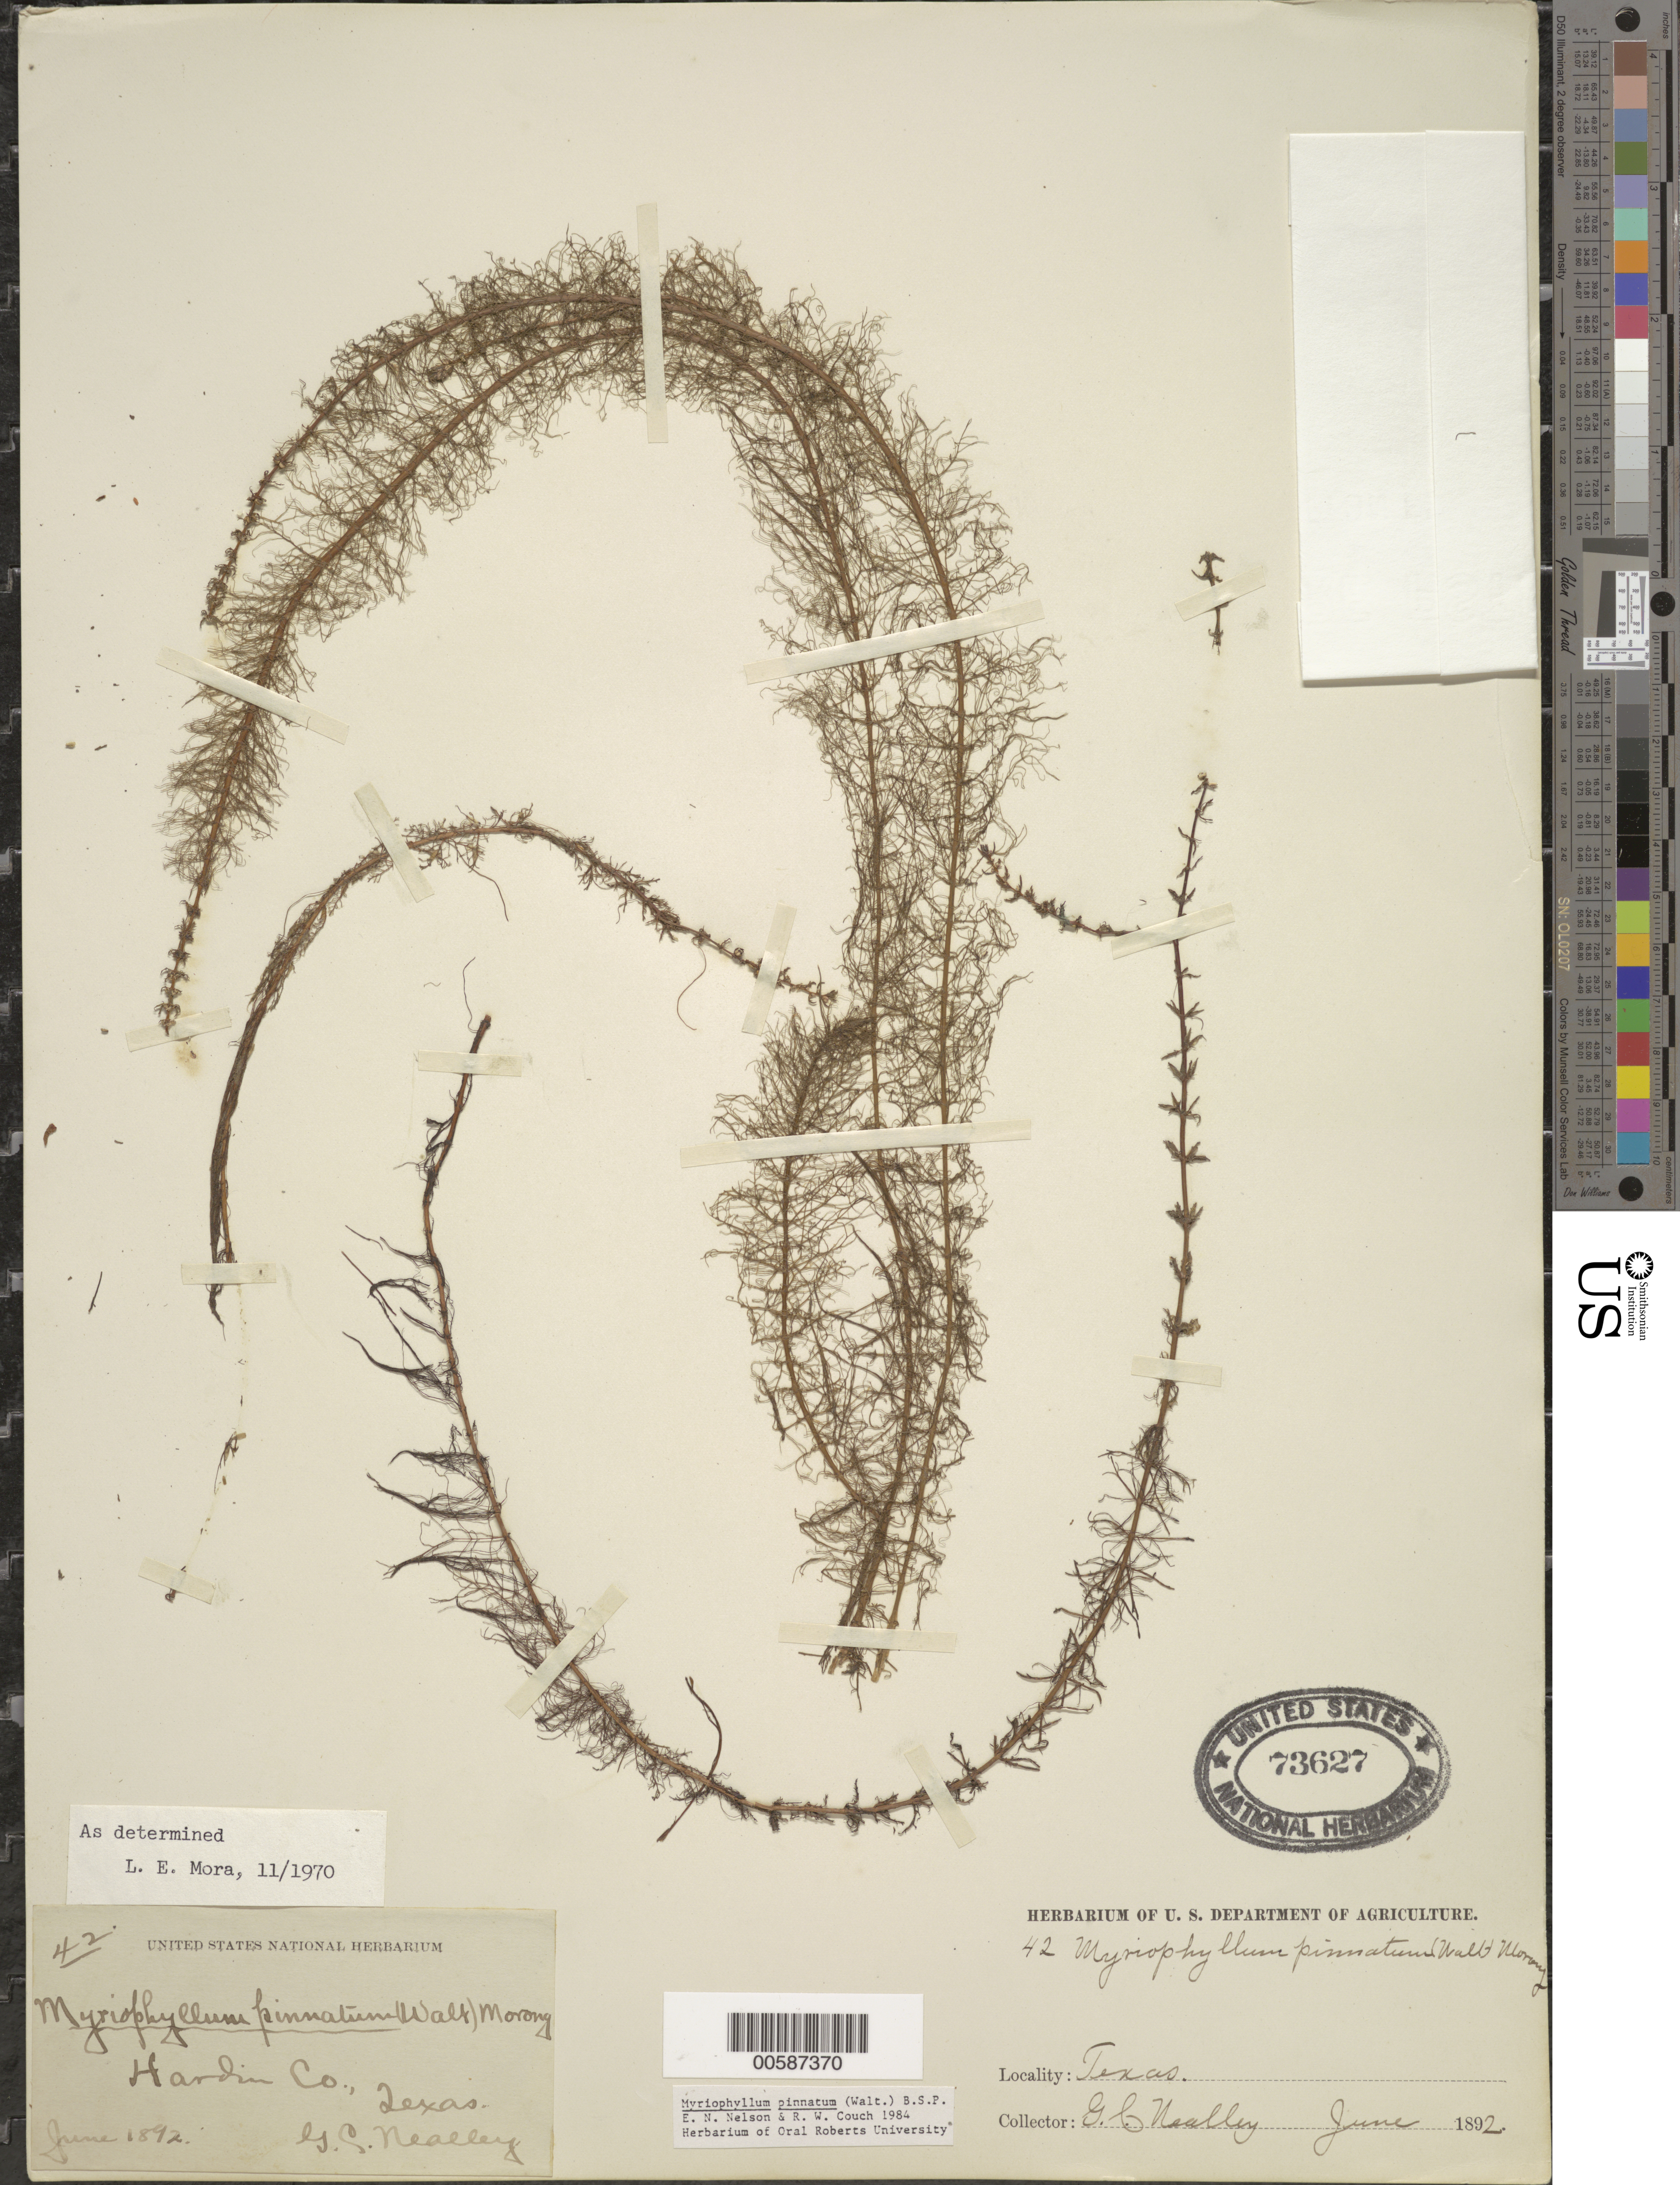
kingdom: Plantae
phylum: Tracheophyta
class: Magnoliopsida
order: Saxifragales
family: Haloragaceae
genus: Myriophyllum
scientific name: Myriophyllum pinnatum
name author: (Walter) Britton, Stearns & Poggenb.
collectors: G. C. Nealley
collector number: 42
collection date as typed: Jun 1892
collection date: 1892-06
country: United States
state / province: Texas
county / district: Hardin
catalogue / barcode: US 73627